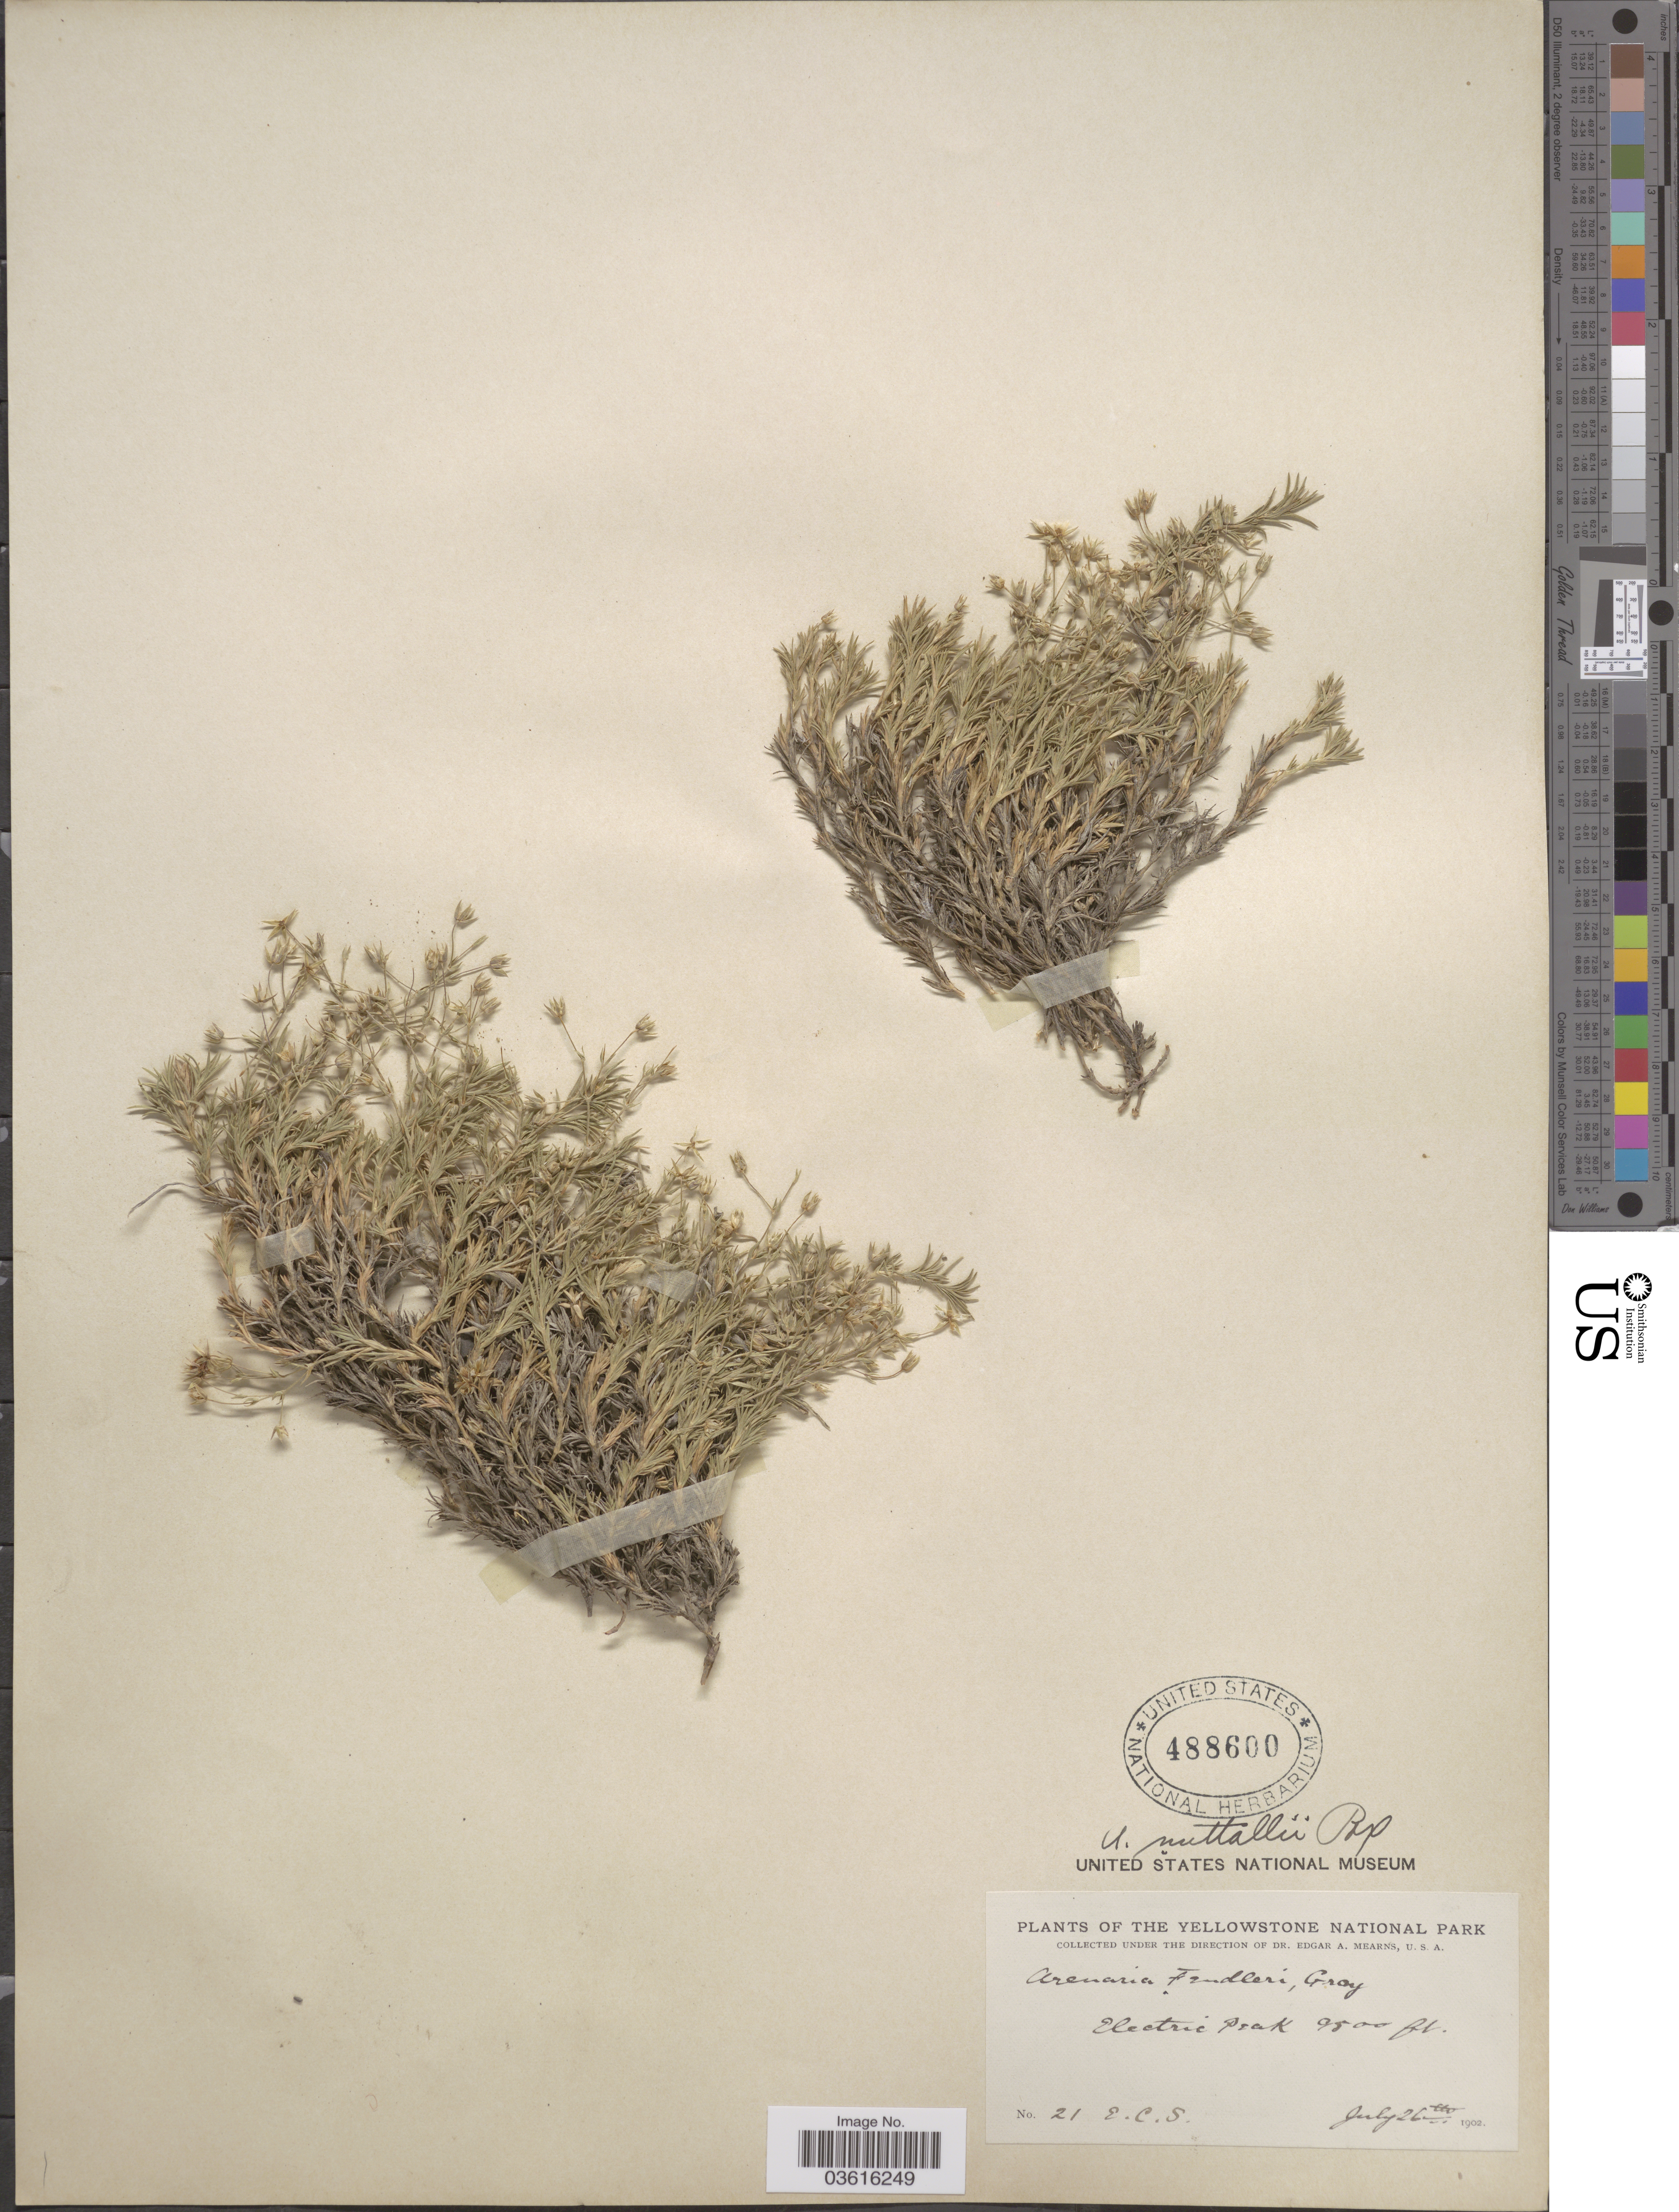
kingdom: Plantae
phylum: Tracheophyta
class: Magnoliopsida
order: Caryophyllales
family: Caryophyllaceae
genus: Minuartia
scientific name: Minuartia nuttallii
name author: (Pax) Briq.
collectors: E. C. Smith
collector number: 21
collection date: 1902-07-26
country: United States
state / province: Montana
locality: The Yellowstone National Park. Electric Peak.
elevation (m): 2896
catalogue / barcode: US 488600